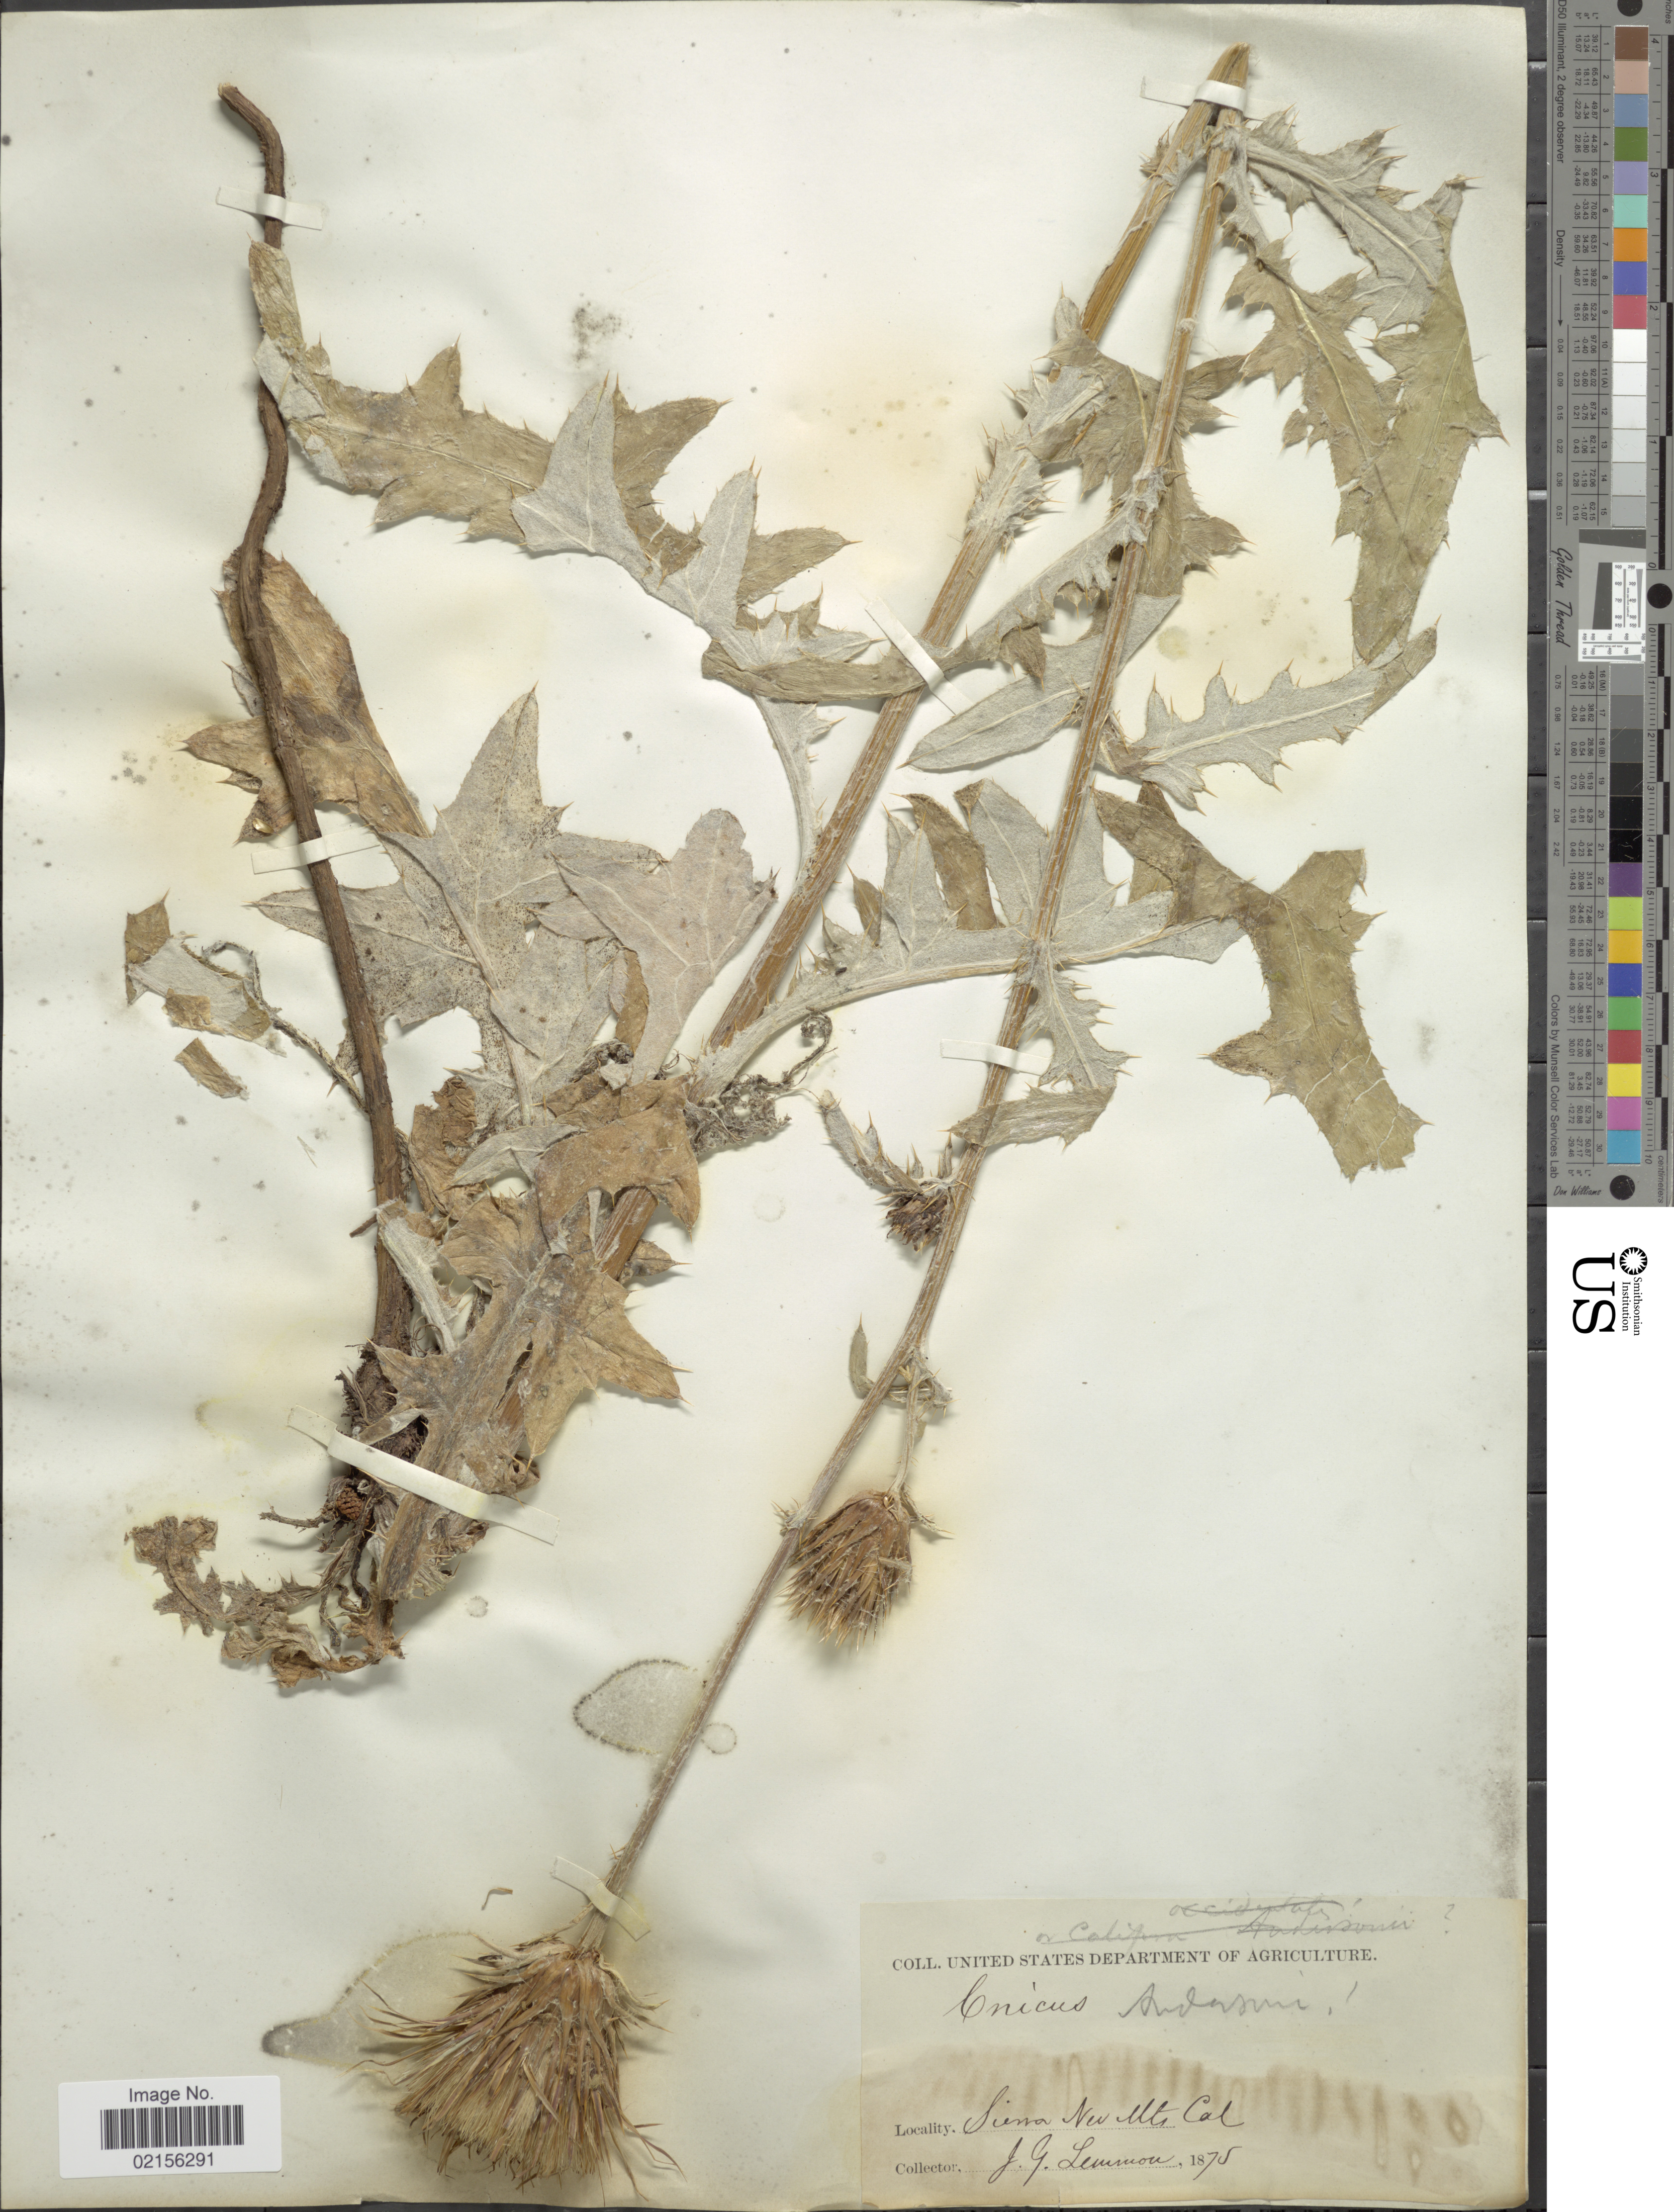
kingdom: Plantae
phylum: Tracheophyta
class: Magnoliopsida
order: Asterales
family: Asteraceae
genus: Cirsium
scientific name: Cirsium andersonii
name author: (A. Gray) Petr.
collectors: J. Lemmon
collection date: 1875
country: United States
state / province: California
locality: Sierra New Mts